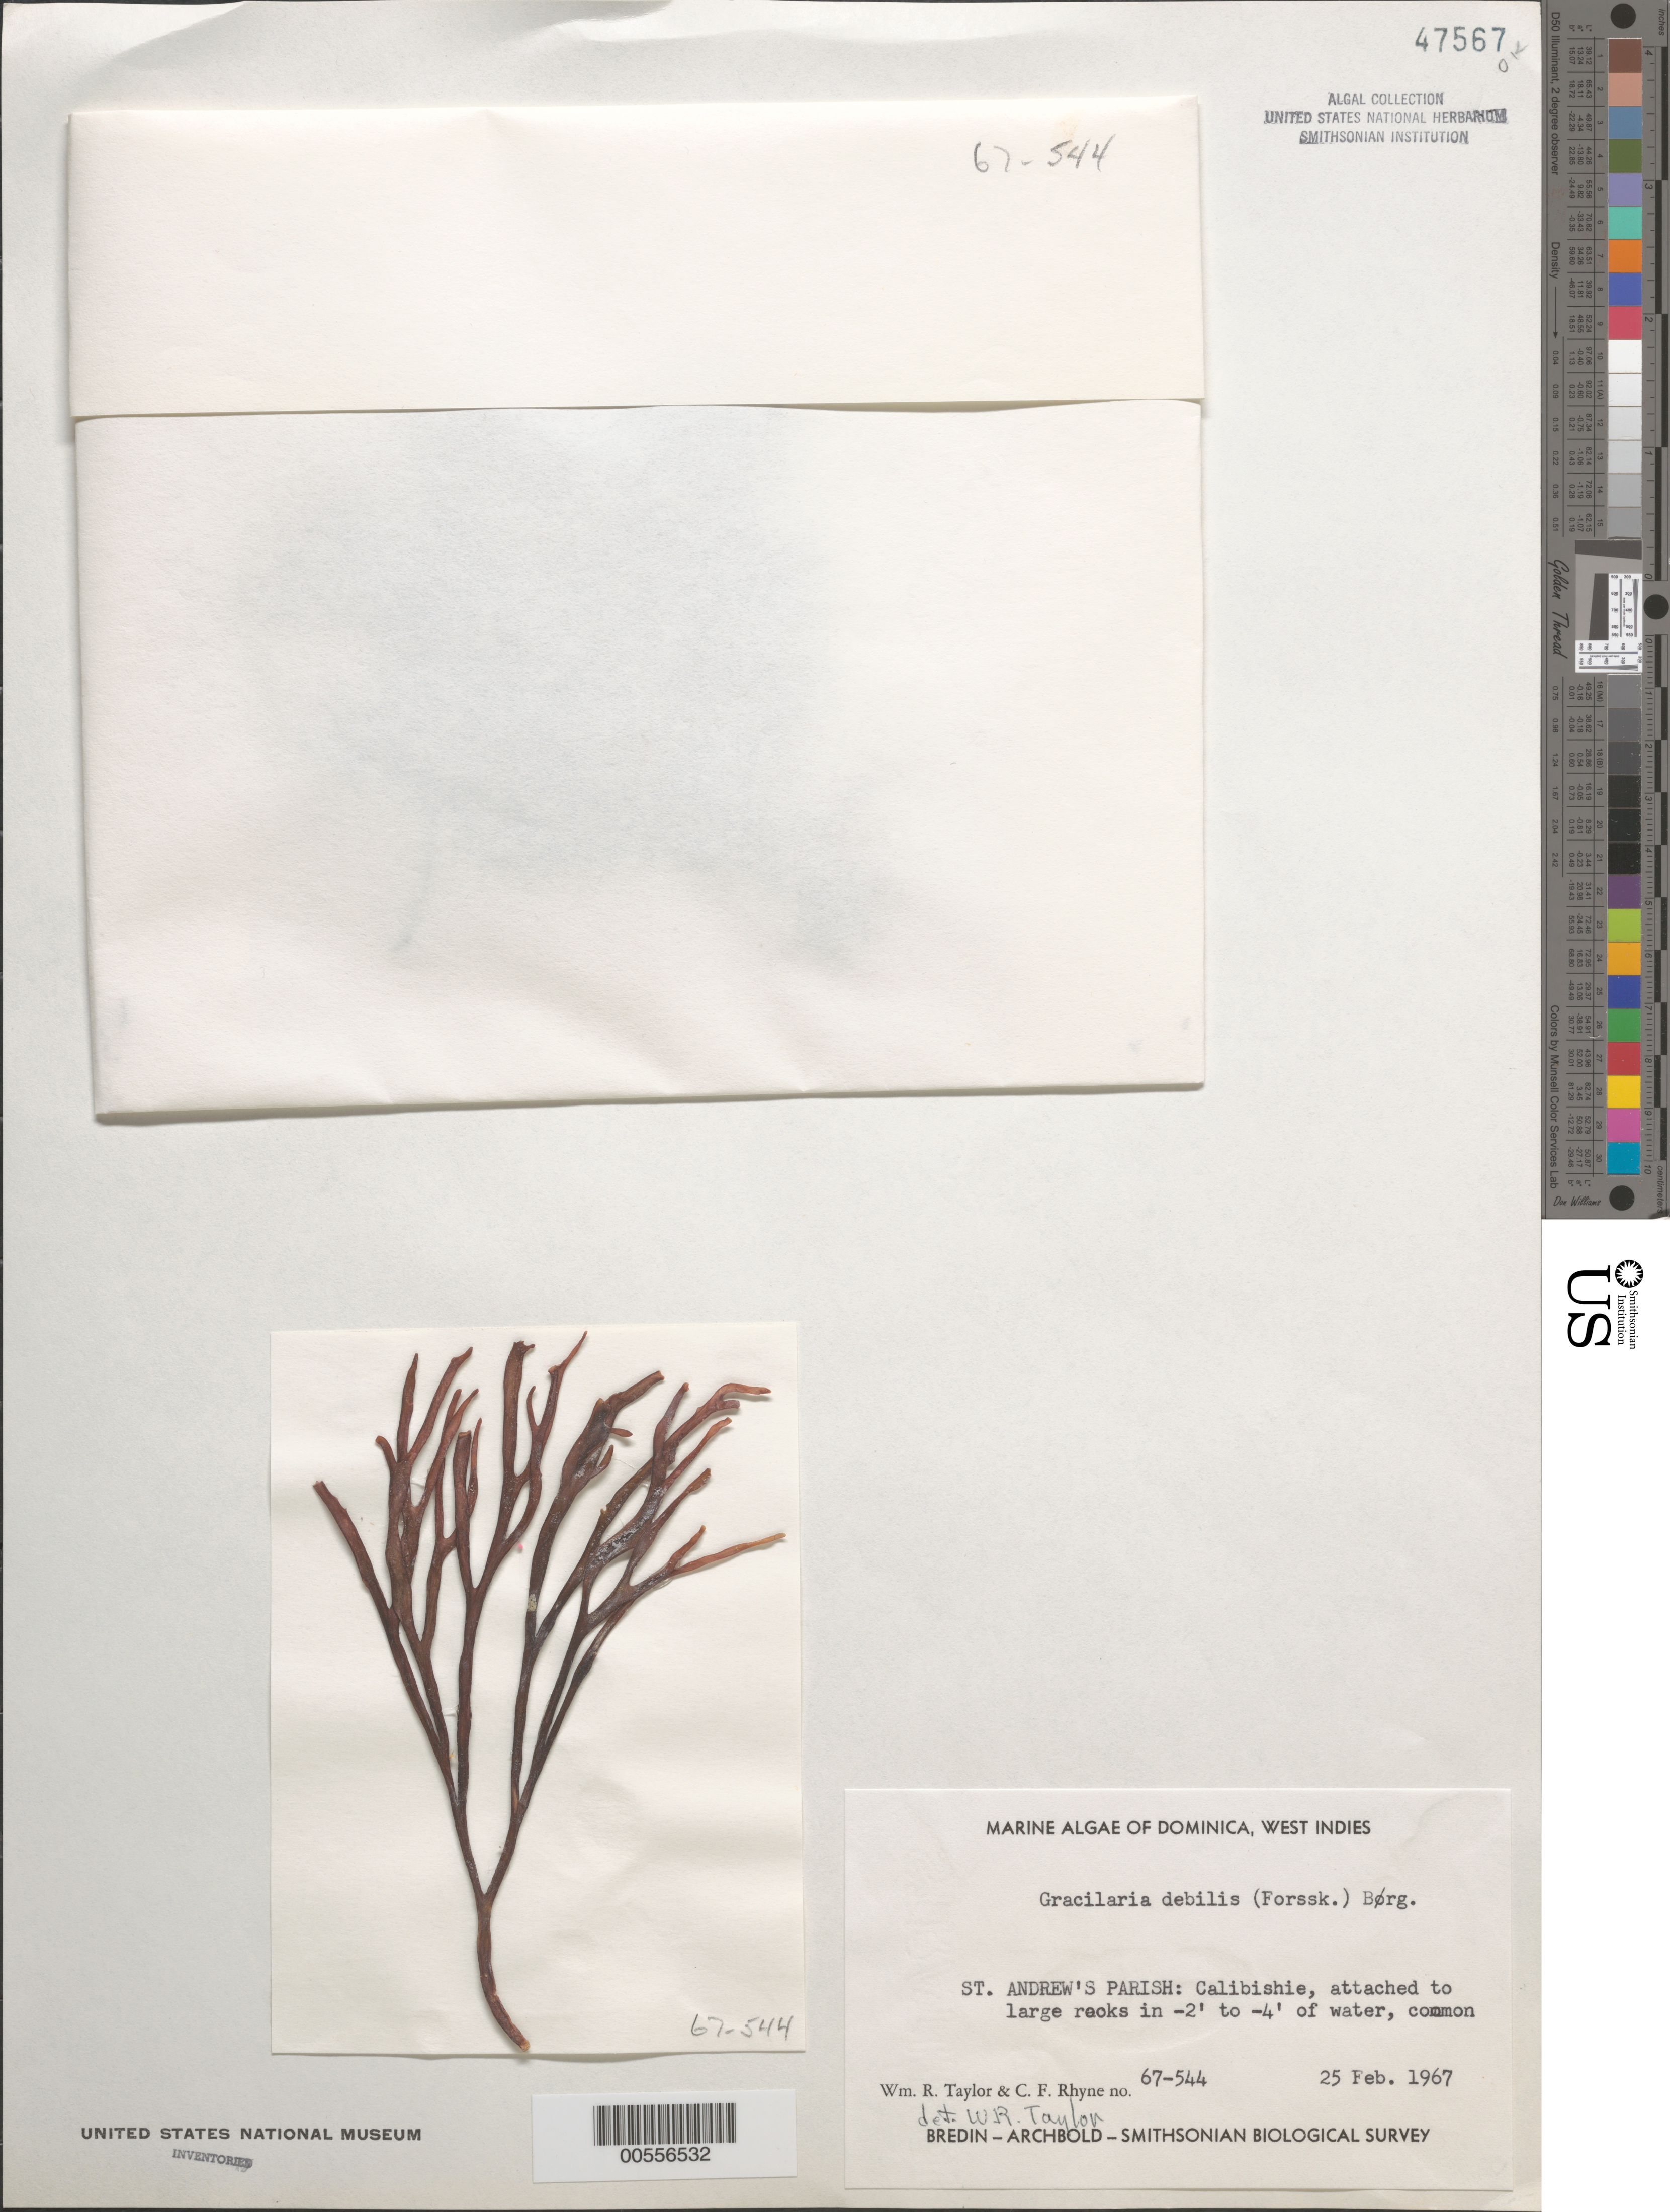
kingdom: Plantae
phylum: Rhodophyta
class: Florideophyceae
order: Gracilariales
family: Gracilariaceae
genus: Gracilaria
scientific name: Gracilaria debilis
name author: (Forssk.) Børgesen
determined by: Taylor, William R.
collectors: W. R. Taylor & C. Rhyne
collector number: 67-544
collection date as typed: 25 Feb 1967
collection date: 1967-02-25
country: Dominica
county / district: St. Andrew's Parish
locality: Calibishie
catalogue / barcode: US 47567